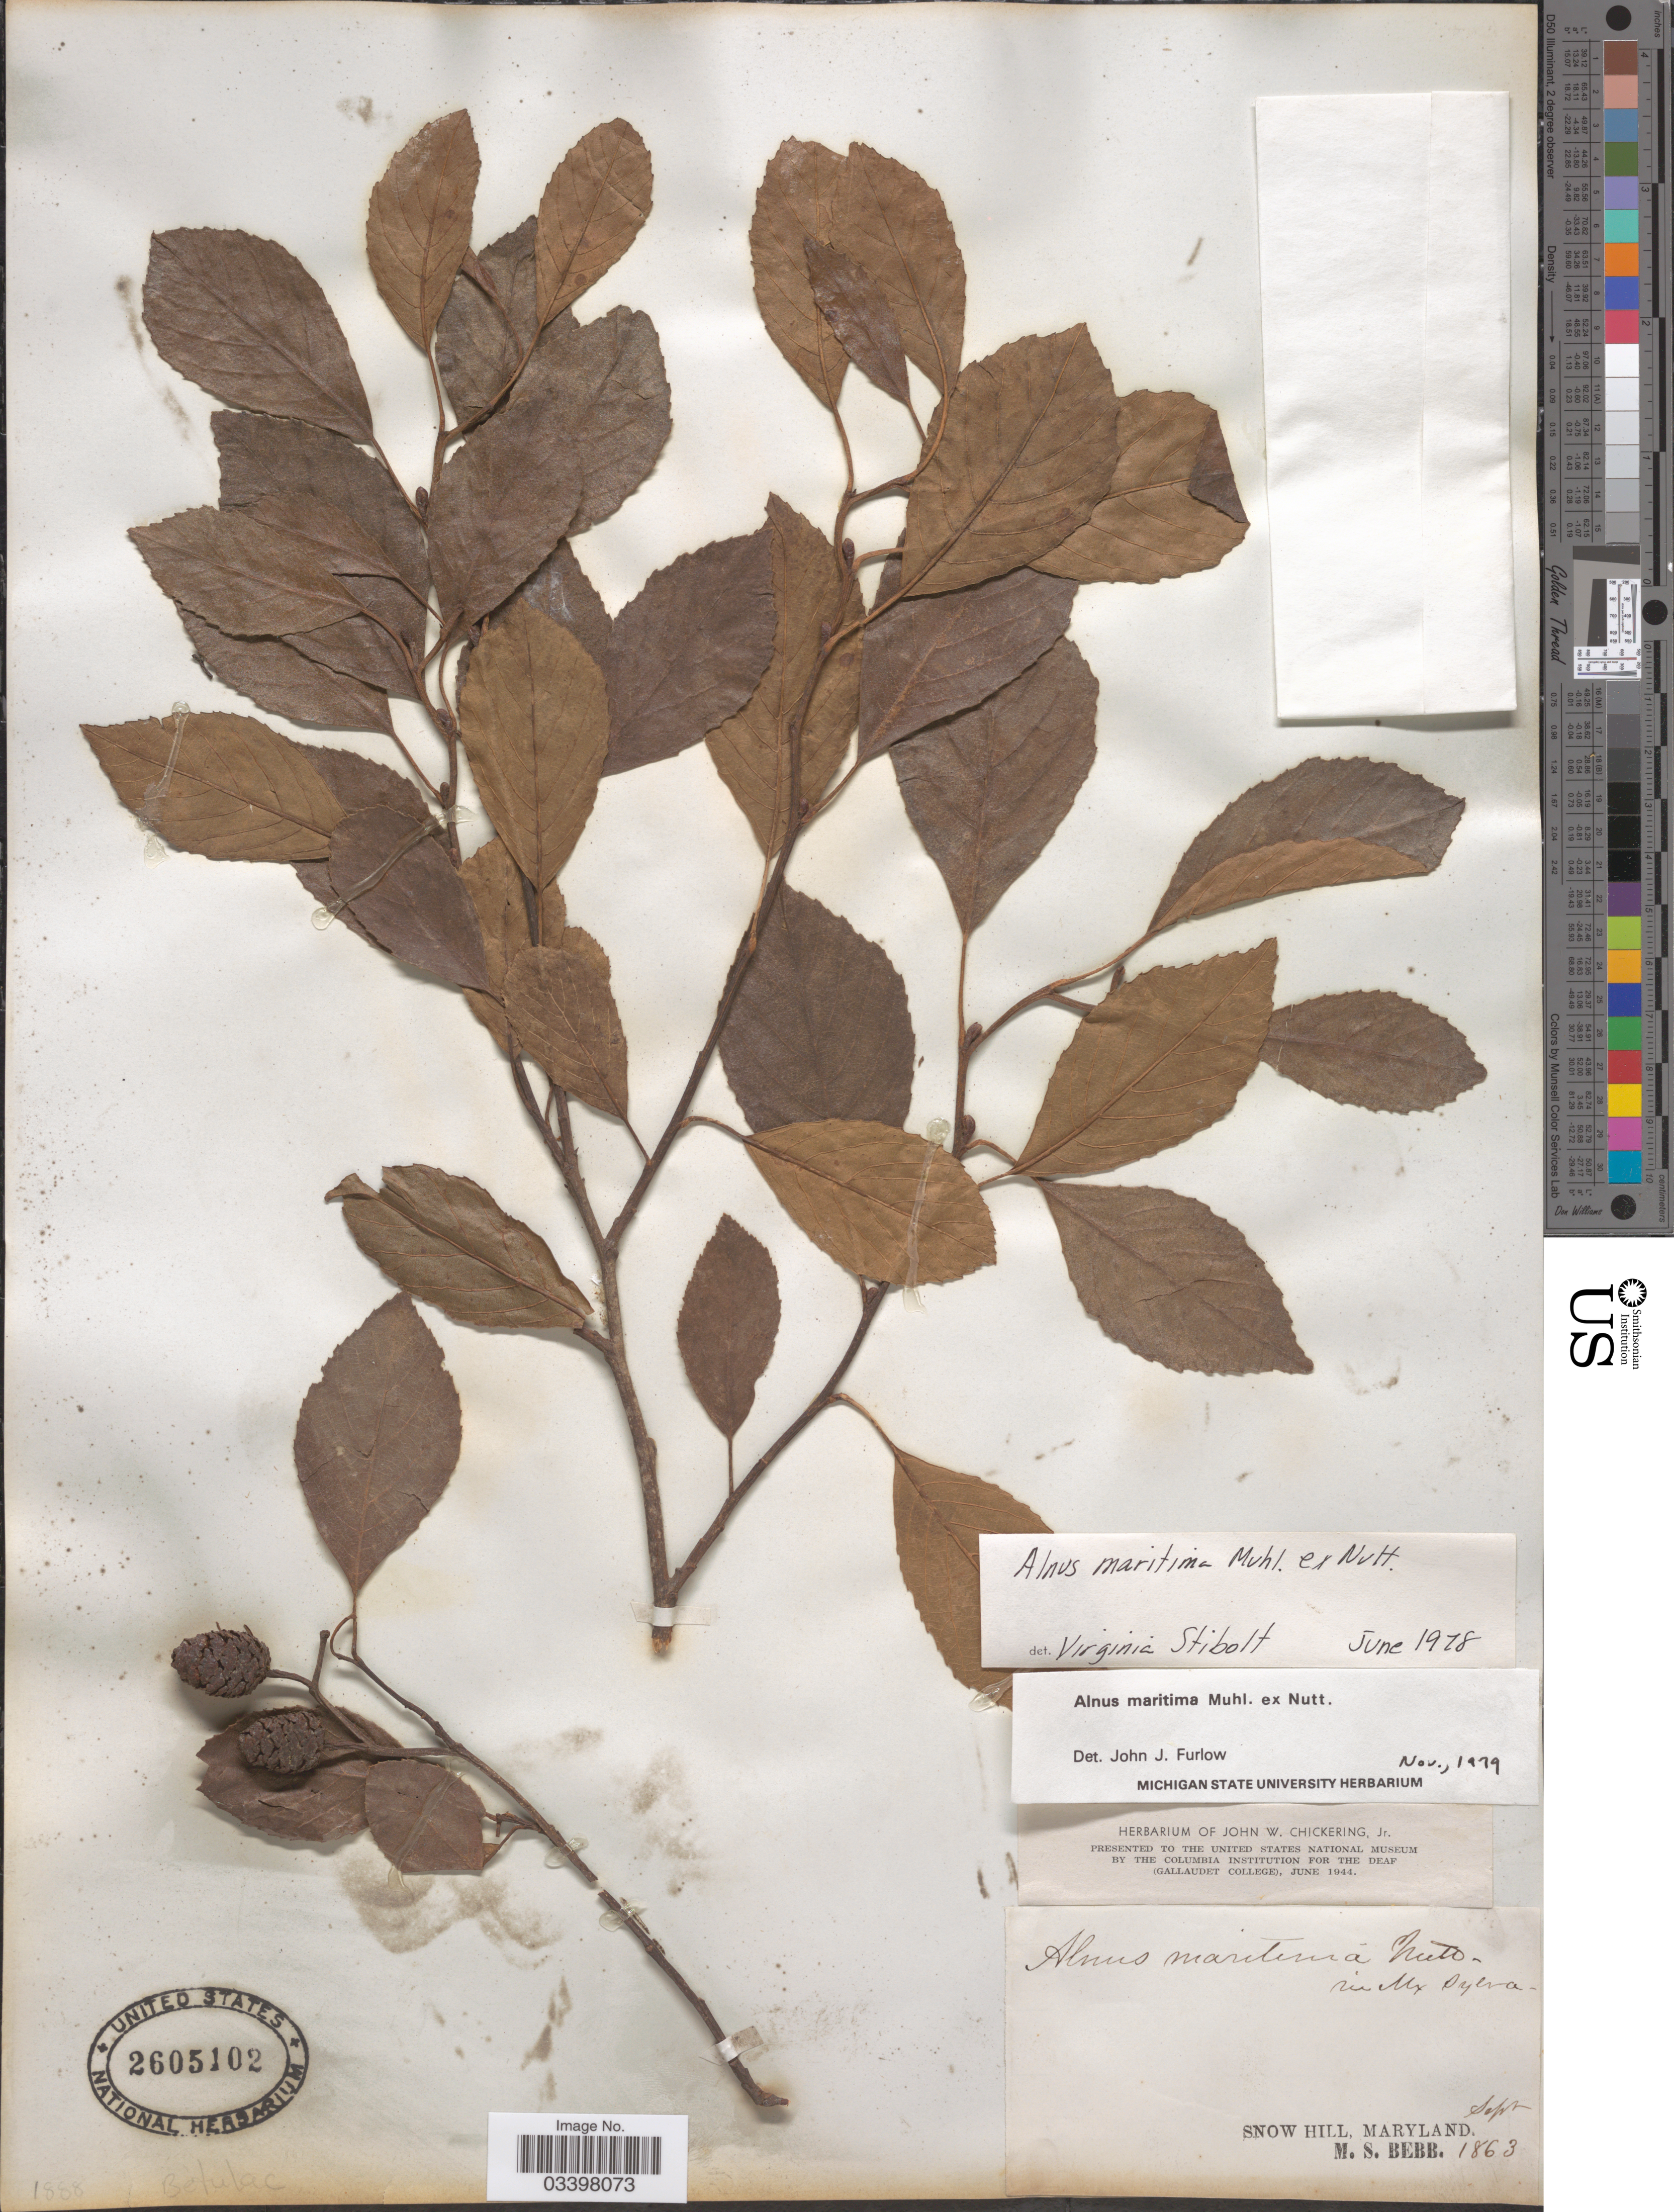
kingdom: Plantae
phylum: Tracheophyta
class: Magnoliopsida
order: Fagales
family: Betulaceae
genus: Alnus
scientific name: Alnus maritima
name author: (Marshall) Muhl. ex Nutt.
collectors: M. Bebb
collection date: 1863-09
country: United States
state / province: Maryland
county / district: Worcester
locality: Snow Hill.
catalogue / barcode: US 2605102